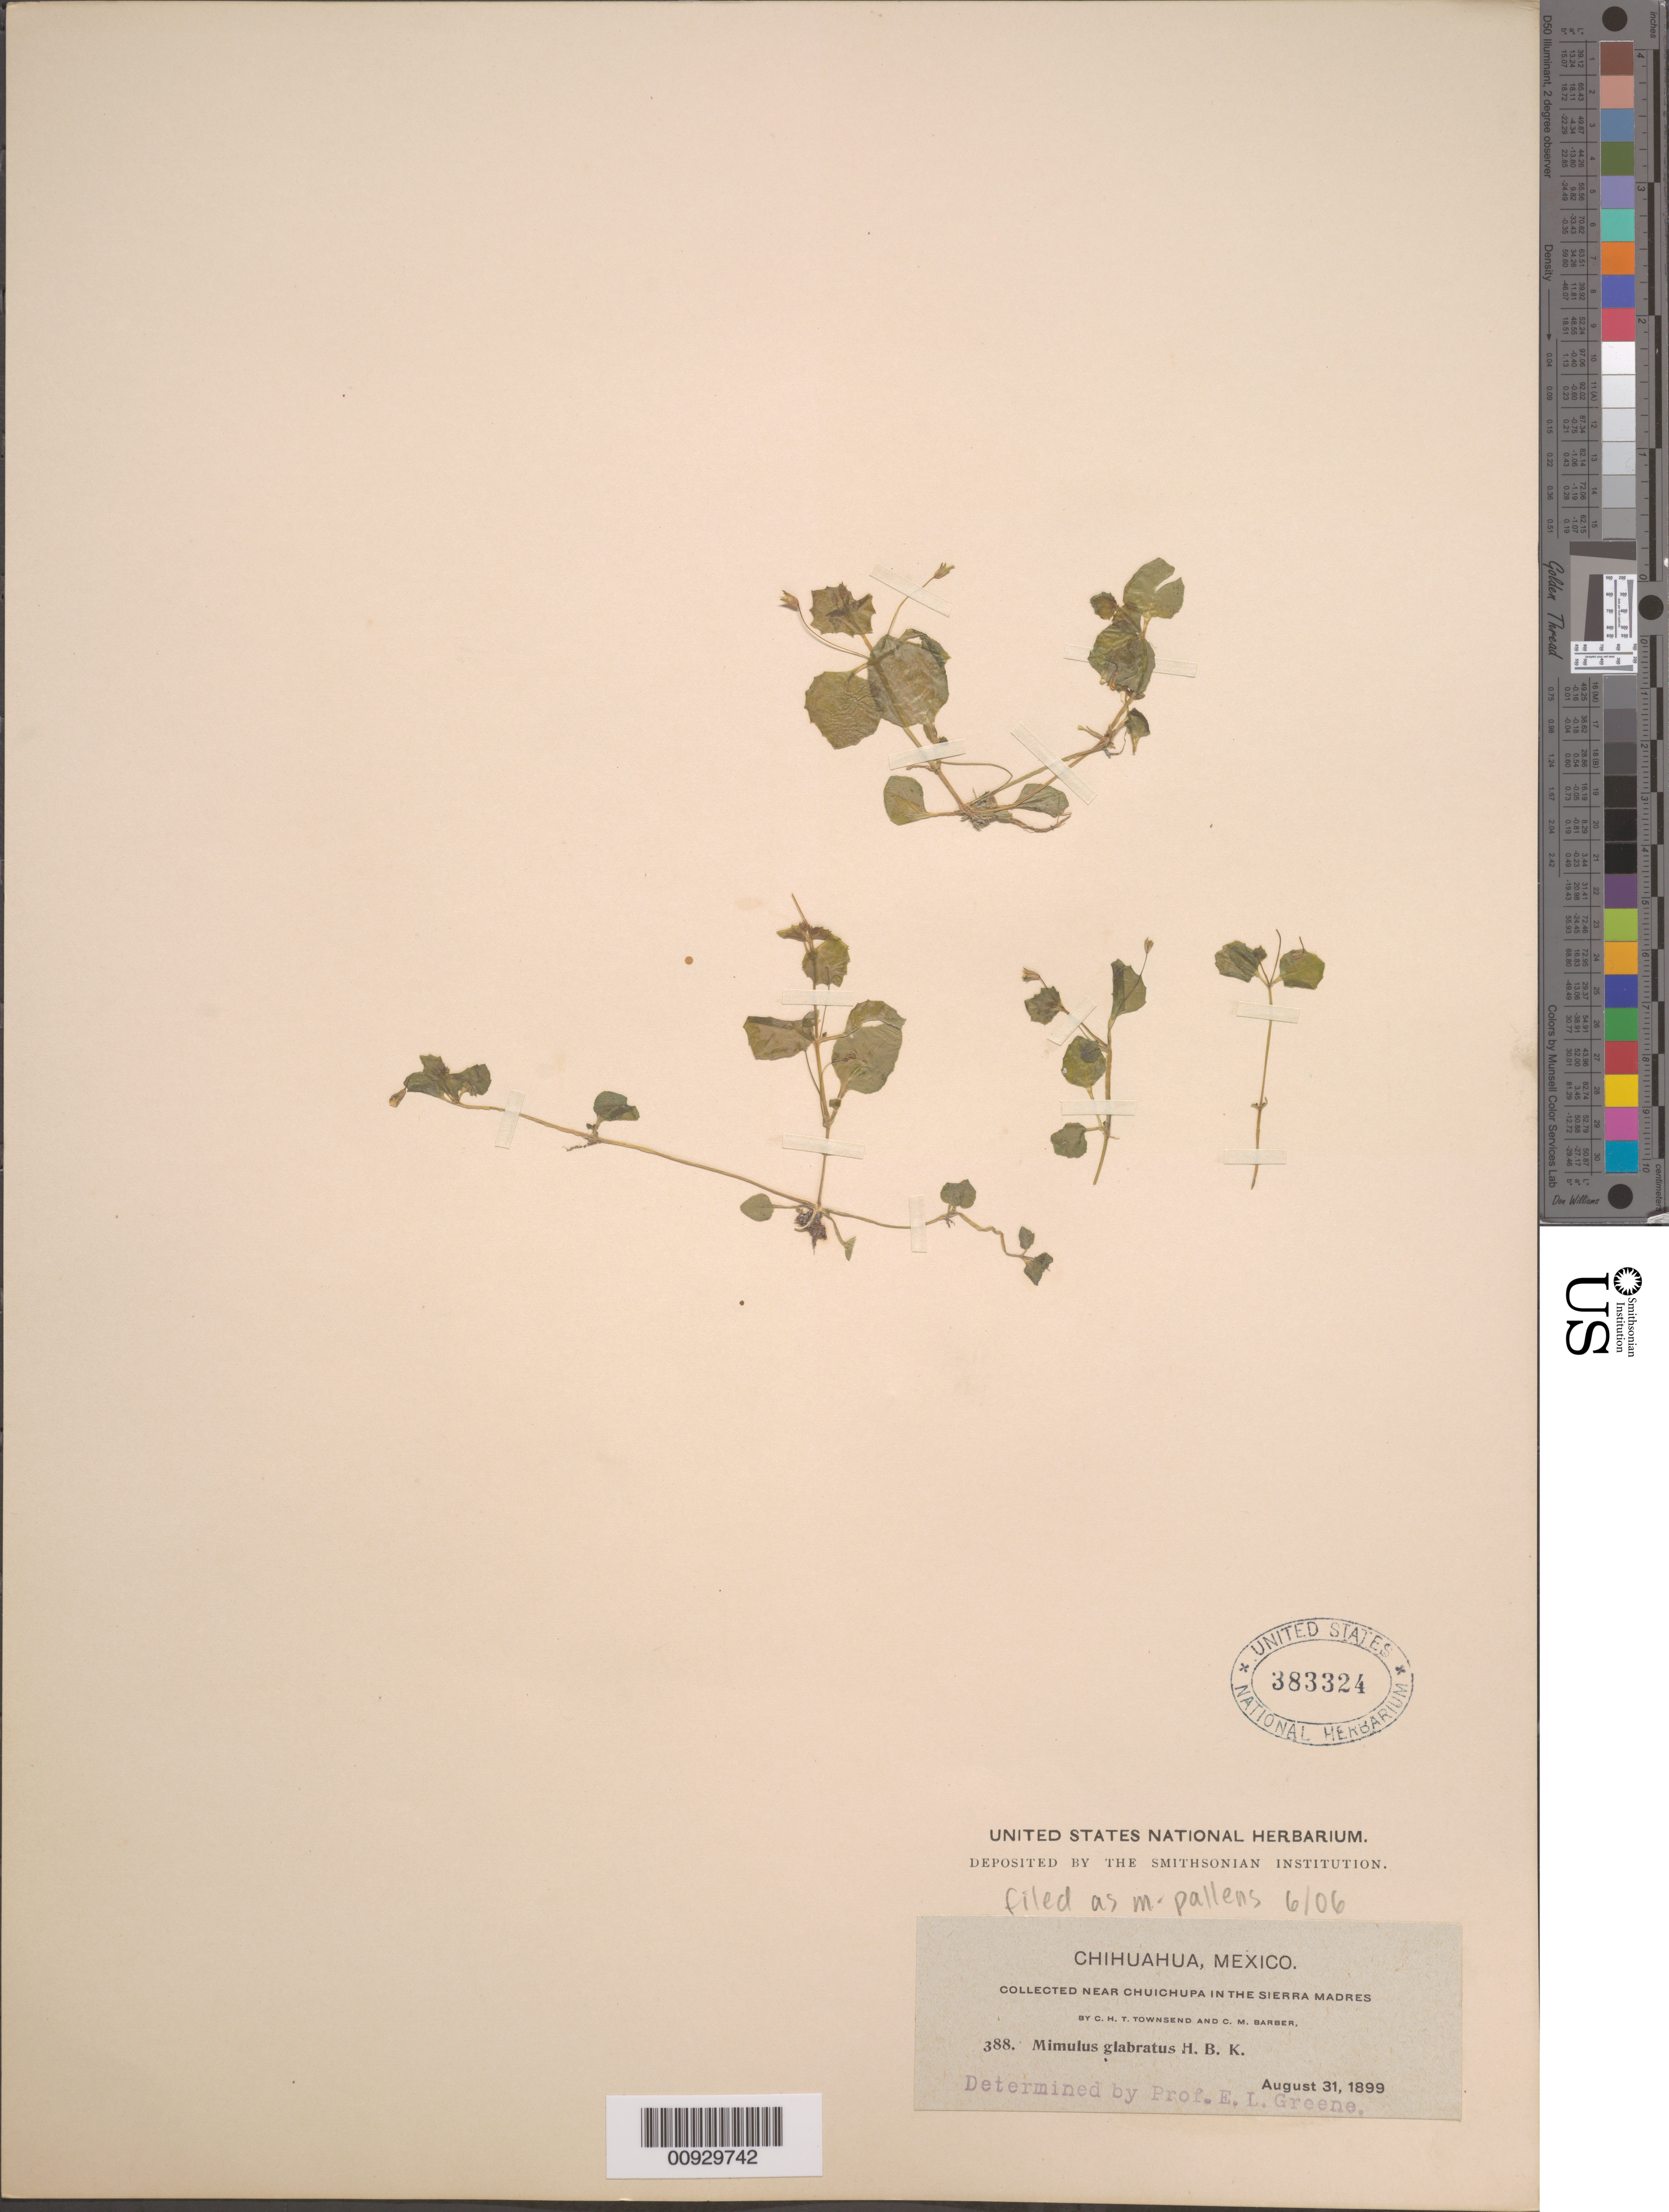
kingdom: Plantae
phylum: Tracheophyta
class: Magnoliopsida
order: Lamiales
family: Phrymaceae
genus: Mimulus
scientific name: Mimulus pallens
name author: Greene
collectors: C. H. T. Townsend & C. Barber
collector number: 388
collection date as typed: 31 Aug 1899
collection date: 1899-08-31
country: Mexico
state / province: Chihuahua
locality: Near Chuichupa in the Sierra Madres.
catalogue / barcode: US 383324